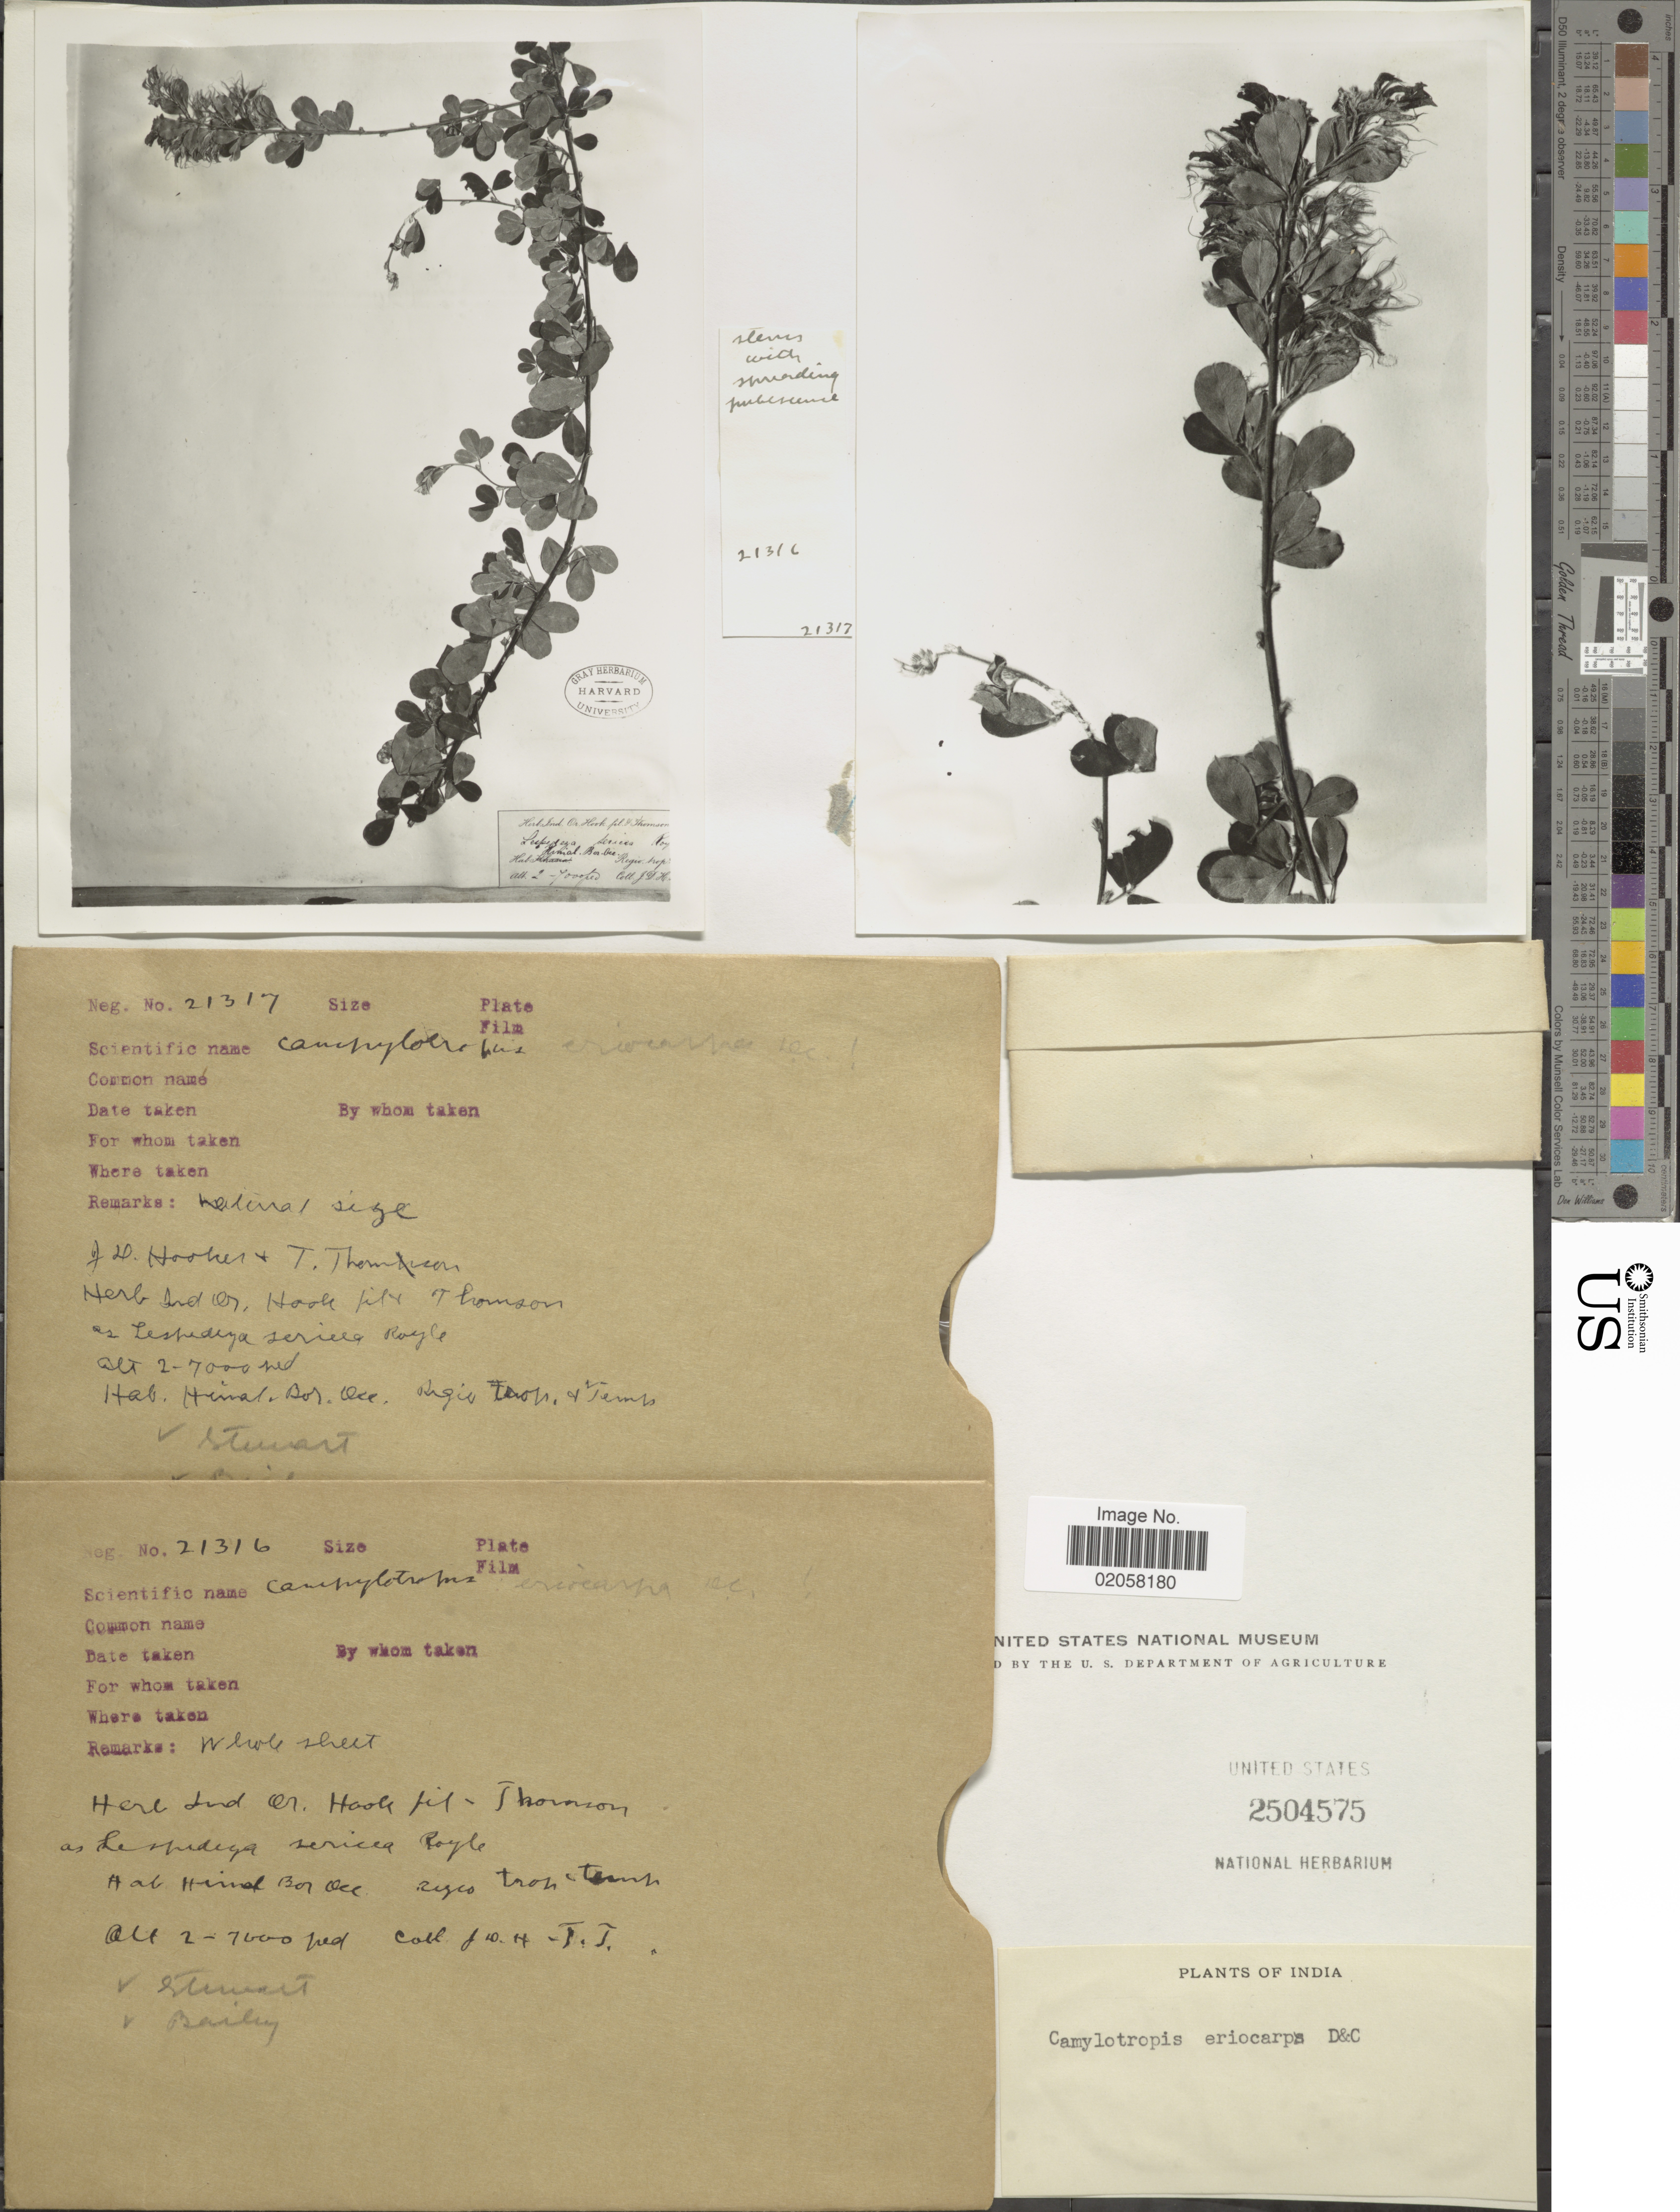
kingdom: Plantae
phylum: Tracheophyta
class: Magnoliopsida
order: Fabales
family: Fabaceae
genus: Campylotropis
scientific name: Campylotropis eriocarpa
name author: Schindl.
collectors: J. D. Hooker & T. Thomson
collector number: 21317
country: India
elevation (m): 610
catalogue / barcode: US 2504575-2